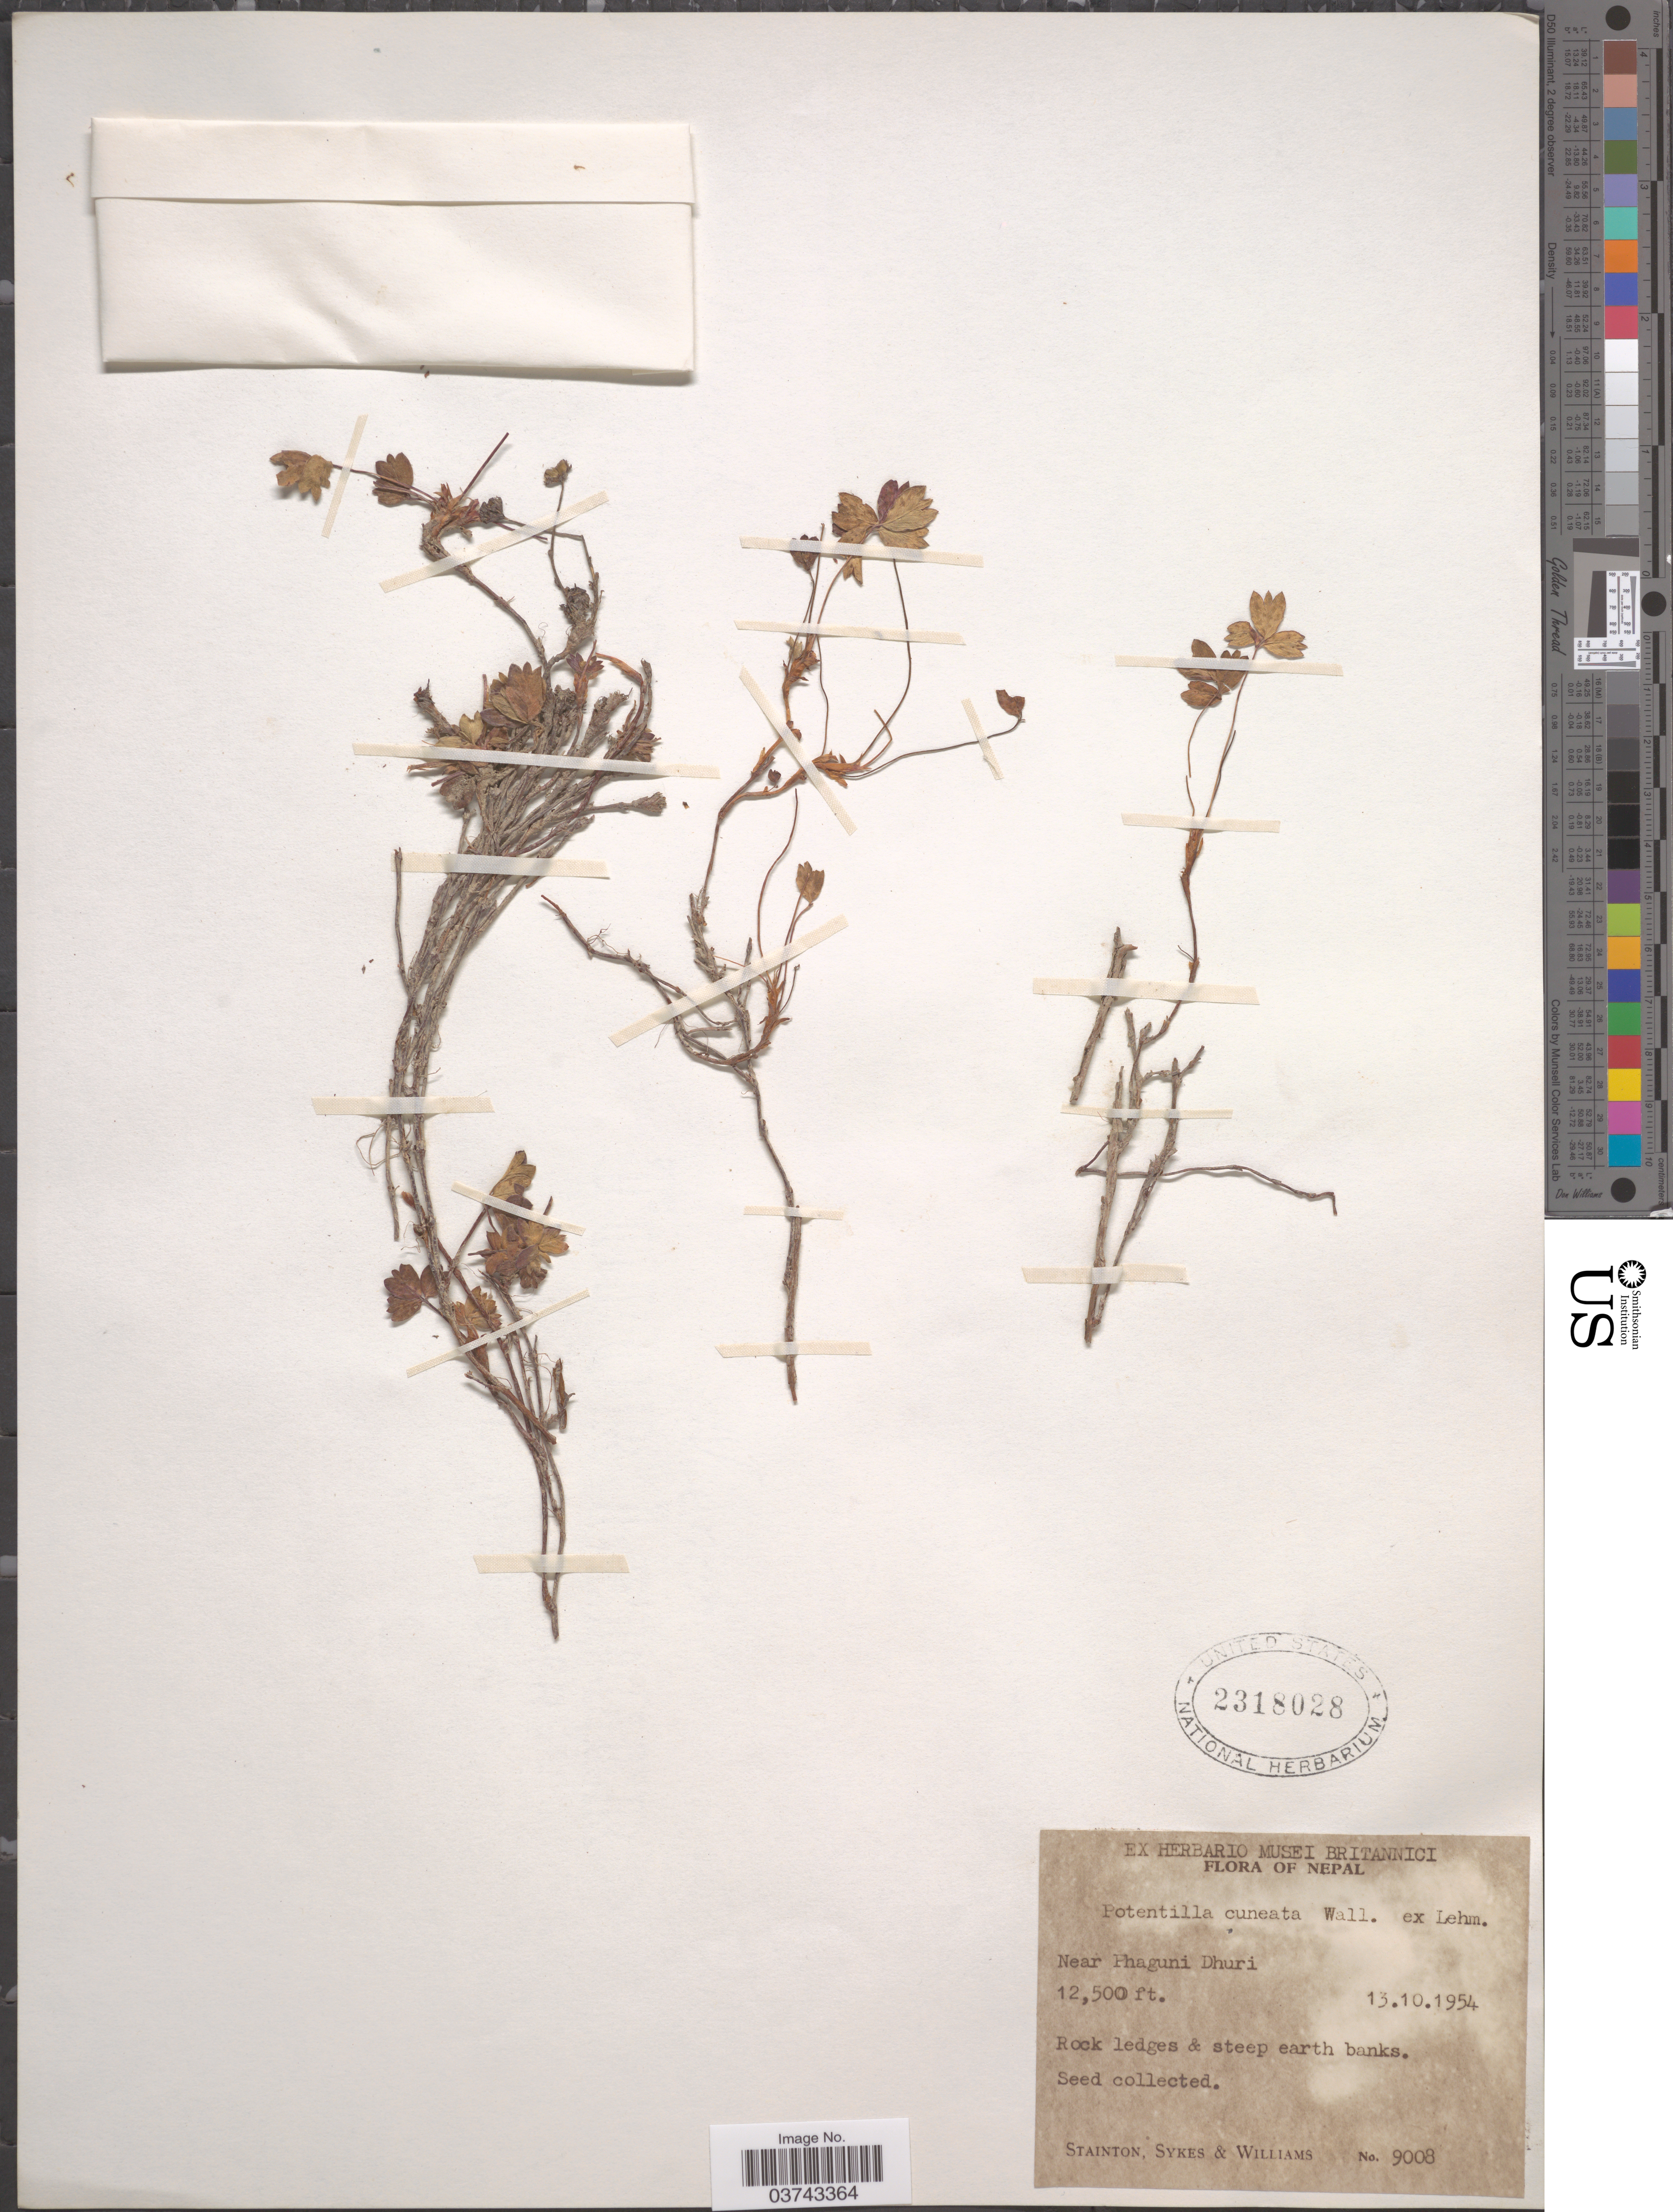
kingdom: Plantae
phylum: Tracheophyta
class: Magnoliopsida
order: Rosales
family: Rosaceae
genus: Potentilla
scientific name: Potentilla cuneata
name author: Wall. ex Lehm.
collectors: -. Stainton, Sykes, -- & -- Williams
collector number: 9008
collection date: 1954-10-13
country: Nepal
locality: Near Phaguni Dhuri.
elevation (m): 3810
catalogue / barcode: US 2318028